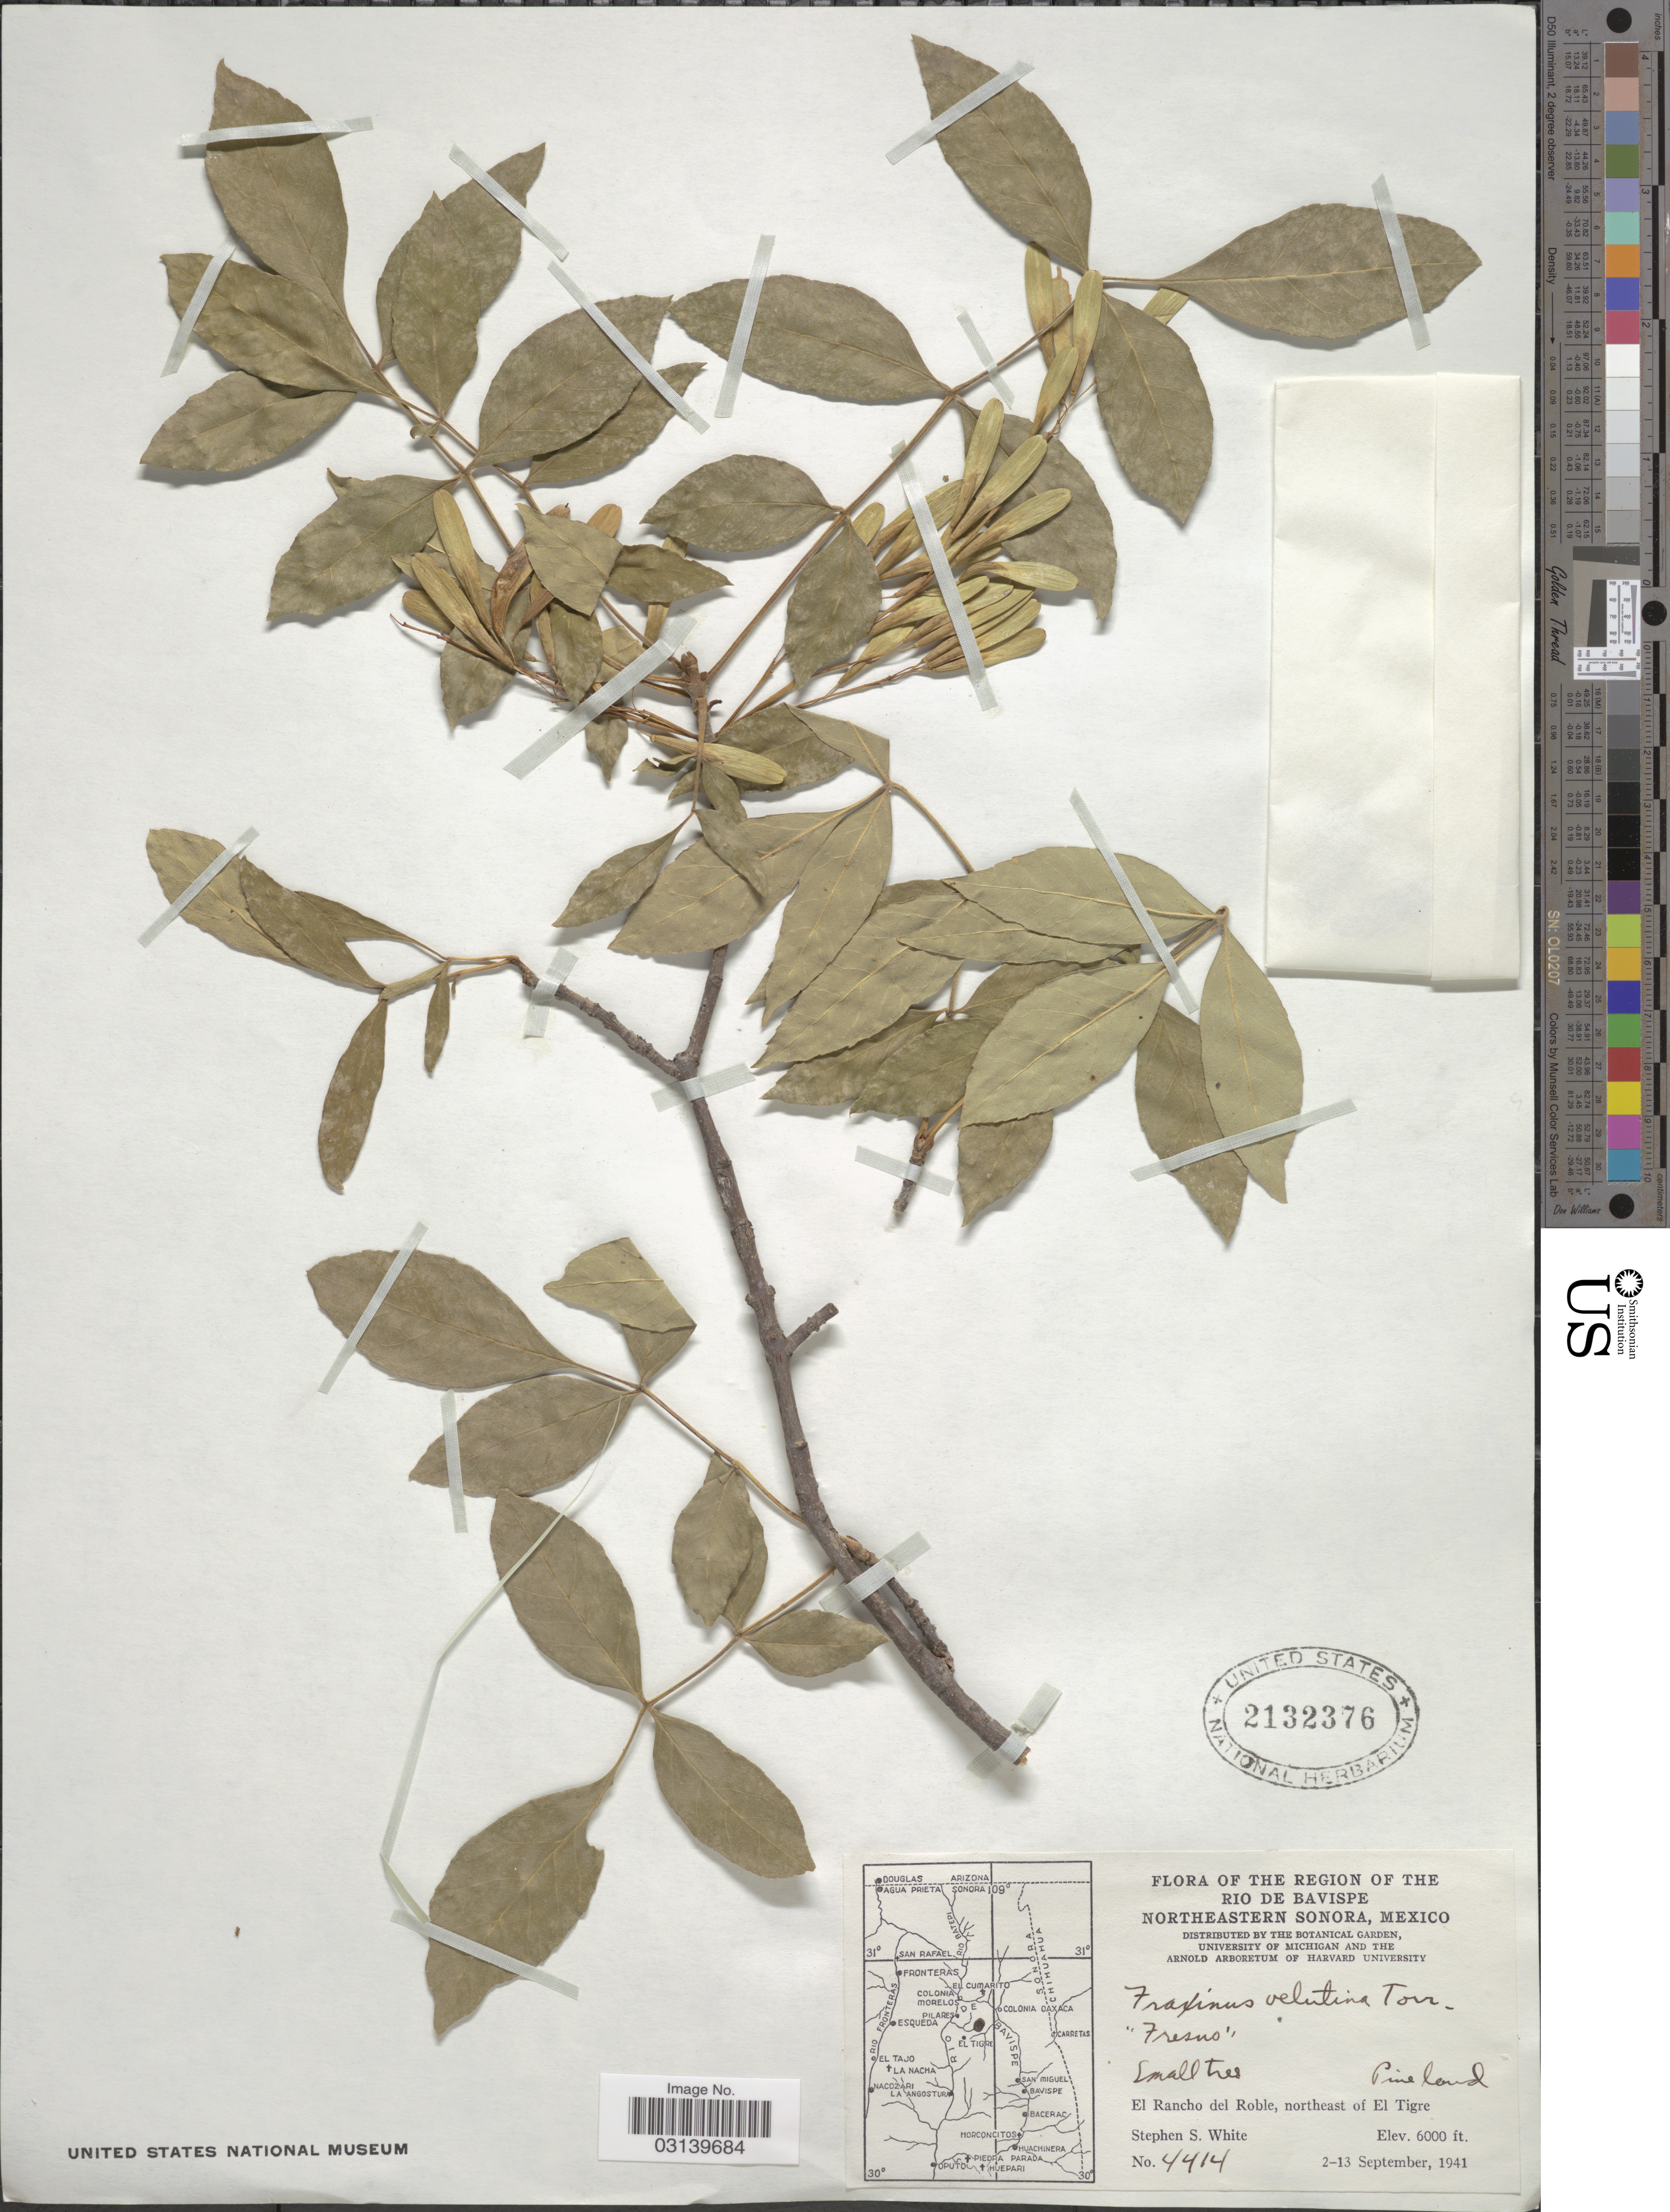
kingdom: Plantae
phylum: Tracheophyta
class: Magnoliopsida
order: Lamiales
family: Oleaceae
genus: Fraxinus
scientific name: Fraxinus velutina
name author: Torr.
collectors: S. S. White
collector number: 4414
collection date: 1941-09-02/1941-09-13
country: Mexico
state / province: Sonora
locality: The Region of the Rio de Bavispe, Northeastern Sonora. Pineland. El Rancho del Roble, northeast of El Tigre.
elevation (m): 1829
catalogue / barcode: US 2132376